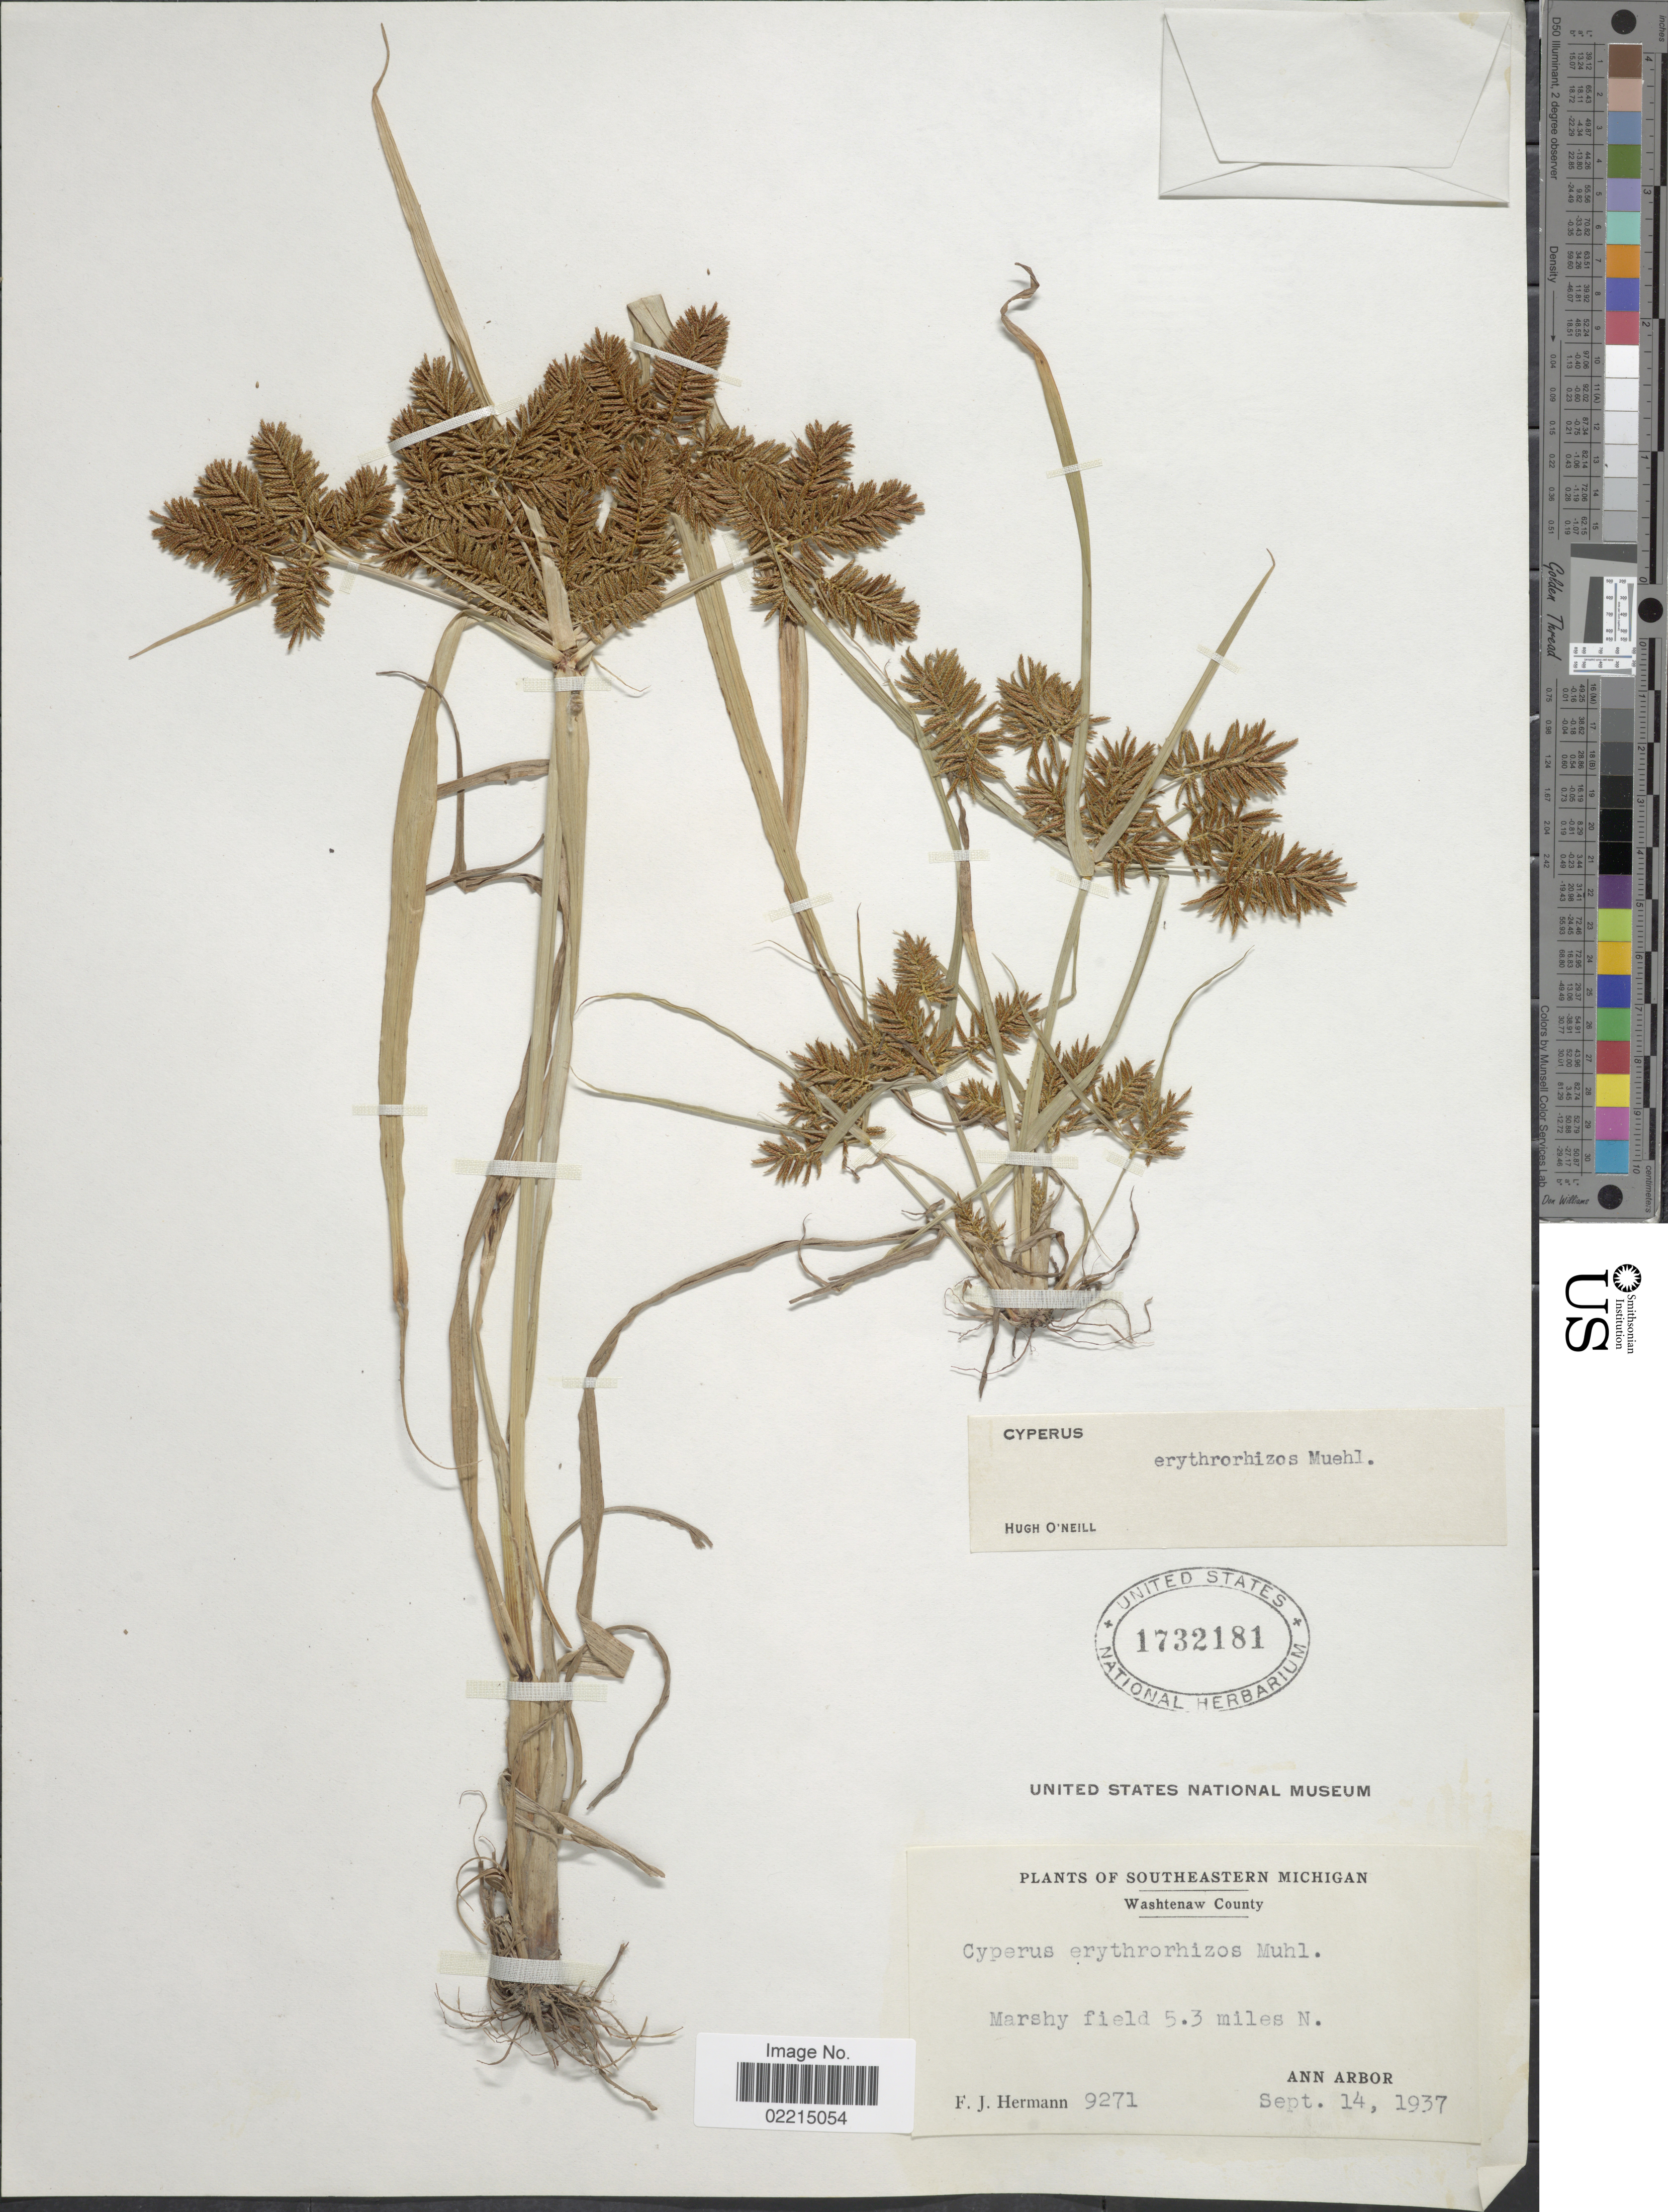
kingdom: Plantae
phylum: Tracheophyta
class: Liliopsida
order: Poales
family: Cyperaceae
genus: Cyperus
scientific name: Cyperus erythrorhizos Muhl.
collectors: F. J. Hermann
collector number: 9271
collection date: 1937-09-14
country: United States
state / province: Michigan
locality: Southeastern Michigan. Washtenaw County. 5.3 miles N. Ann Arbor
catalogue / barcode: US 1732181